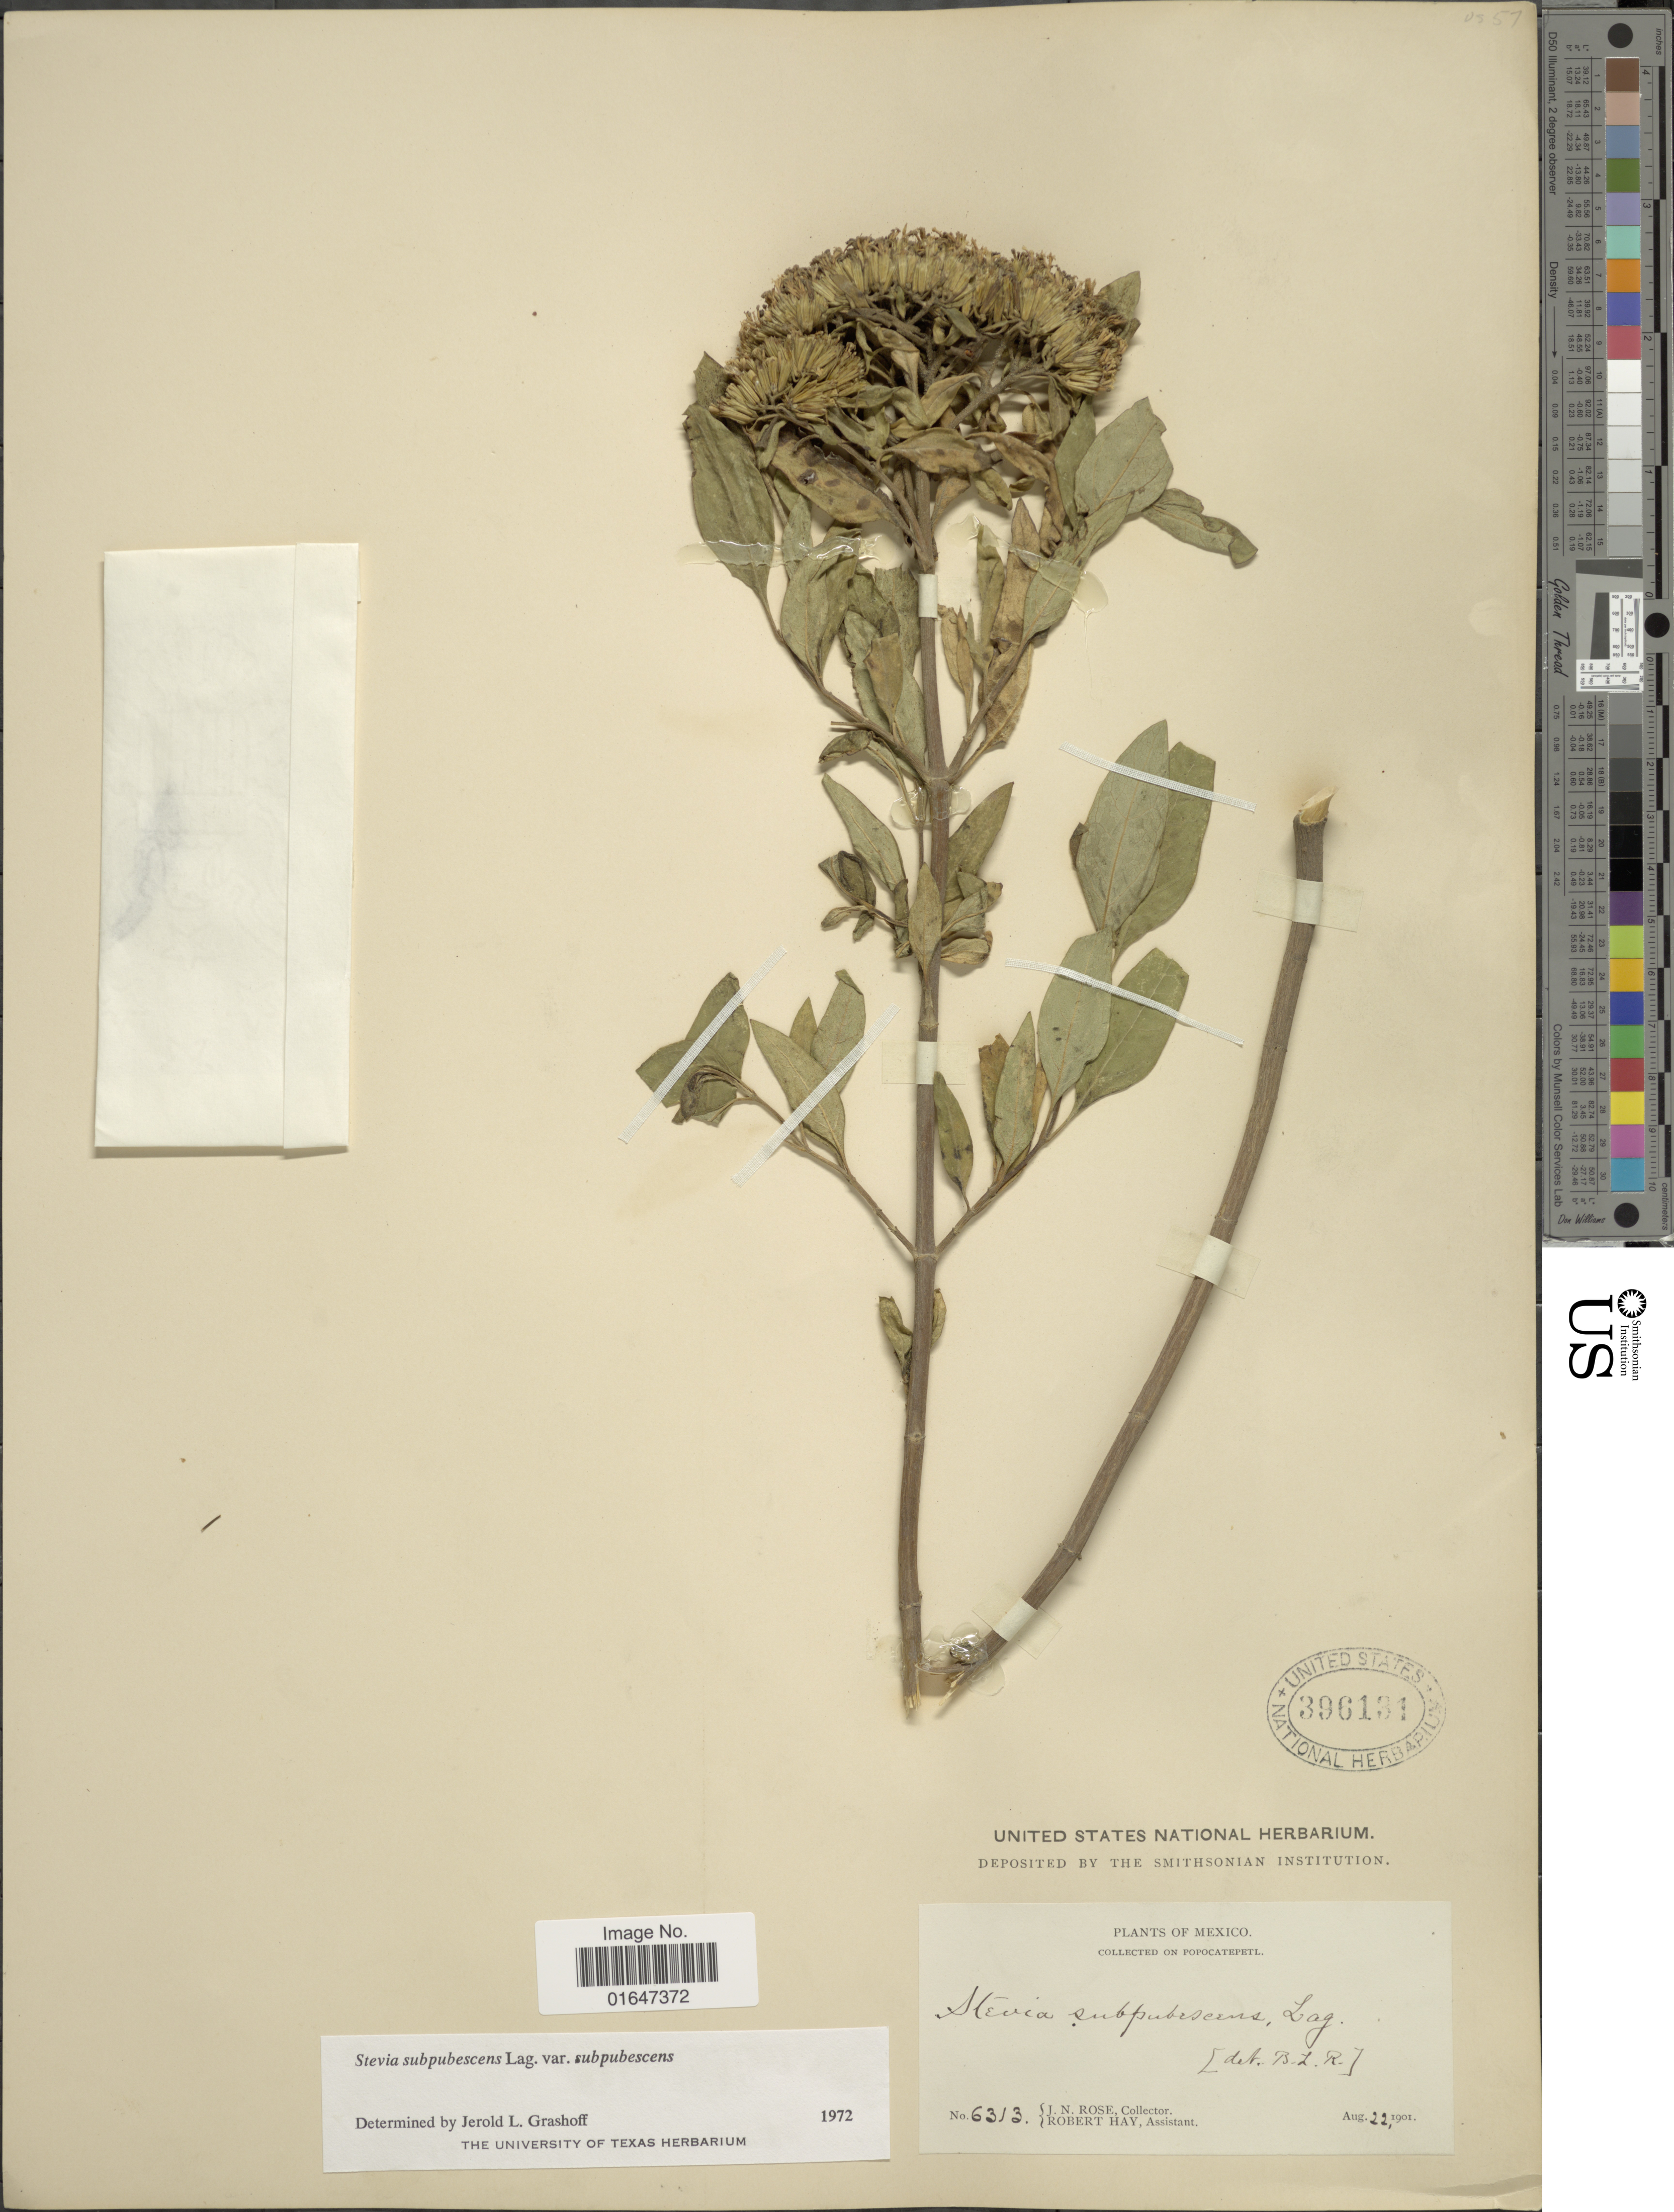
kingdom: Plantae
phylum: Tracheophyta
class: Magnoliopsida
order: Asterales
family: Asteraceae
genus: Stevia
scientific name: Stevia subpubescens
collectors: J. N. Rose & R. H. Hay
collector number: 6313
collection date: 1901-08-22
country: Mexico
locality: Popocatepetl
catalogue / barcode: US 396131